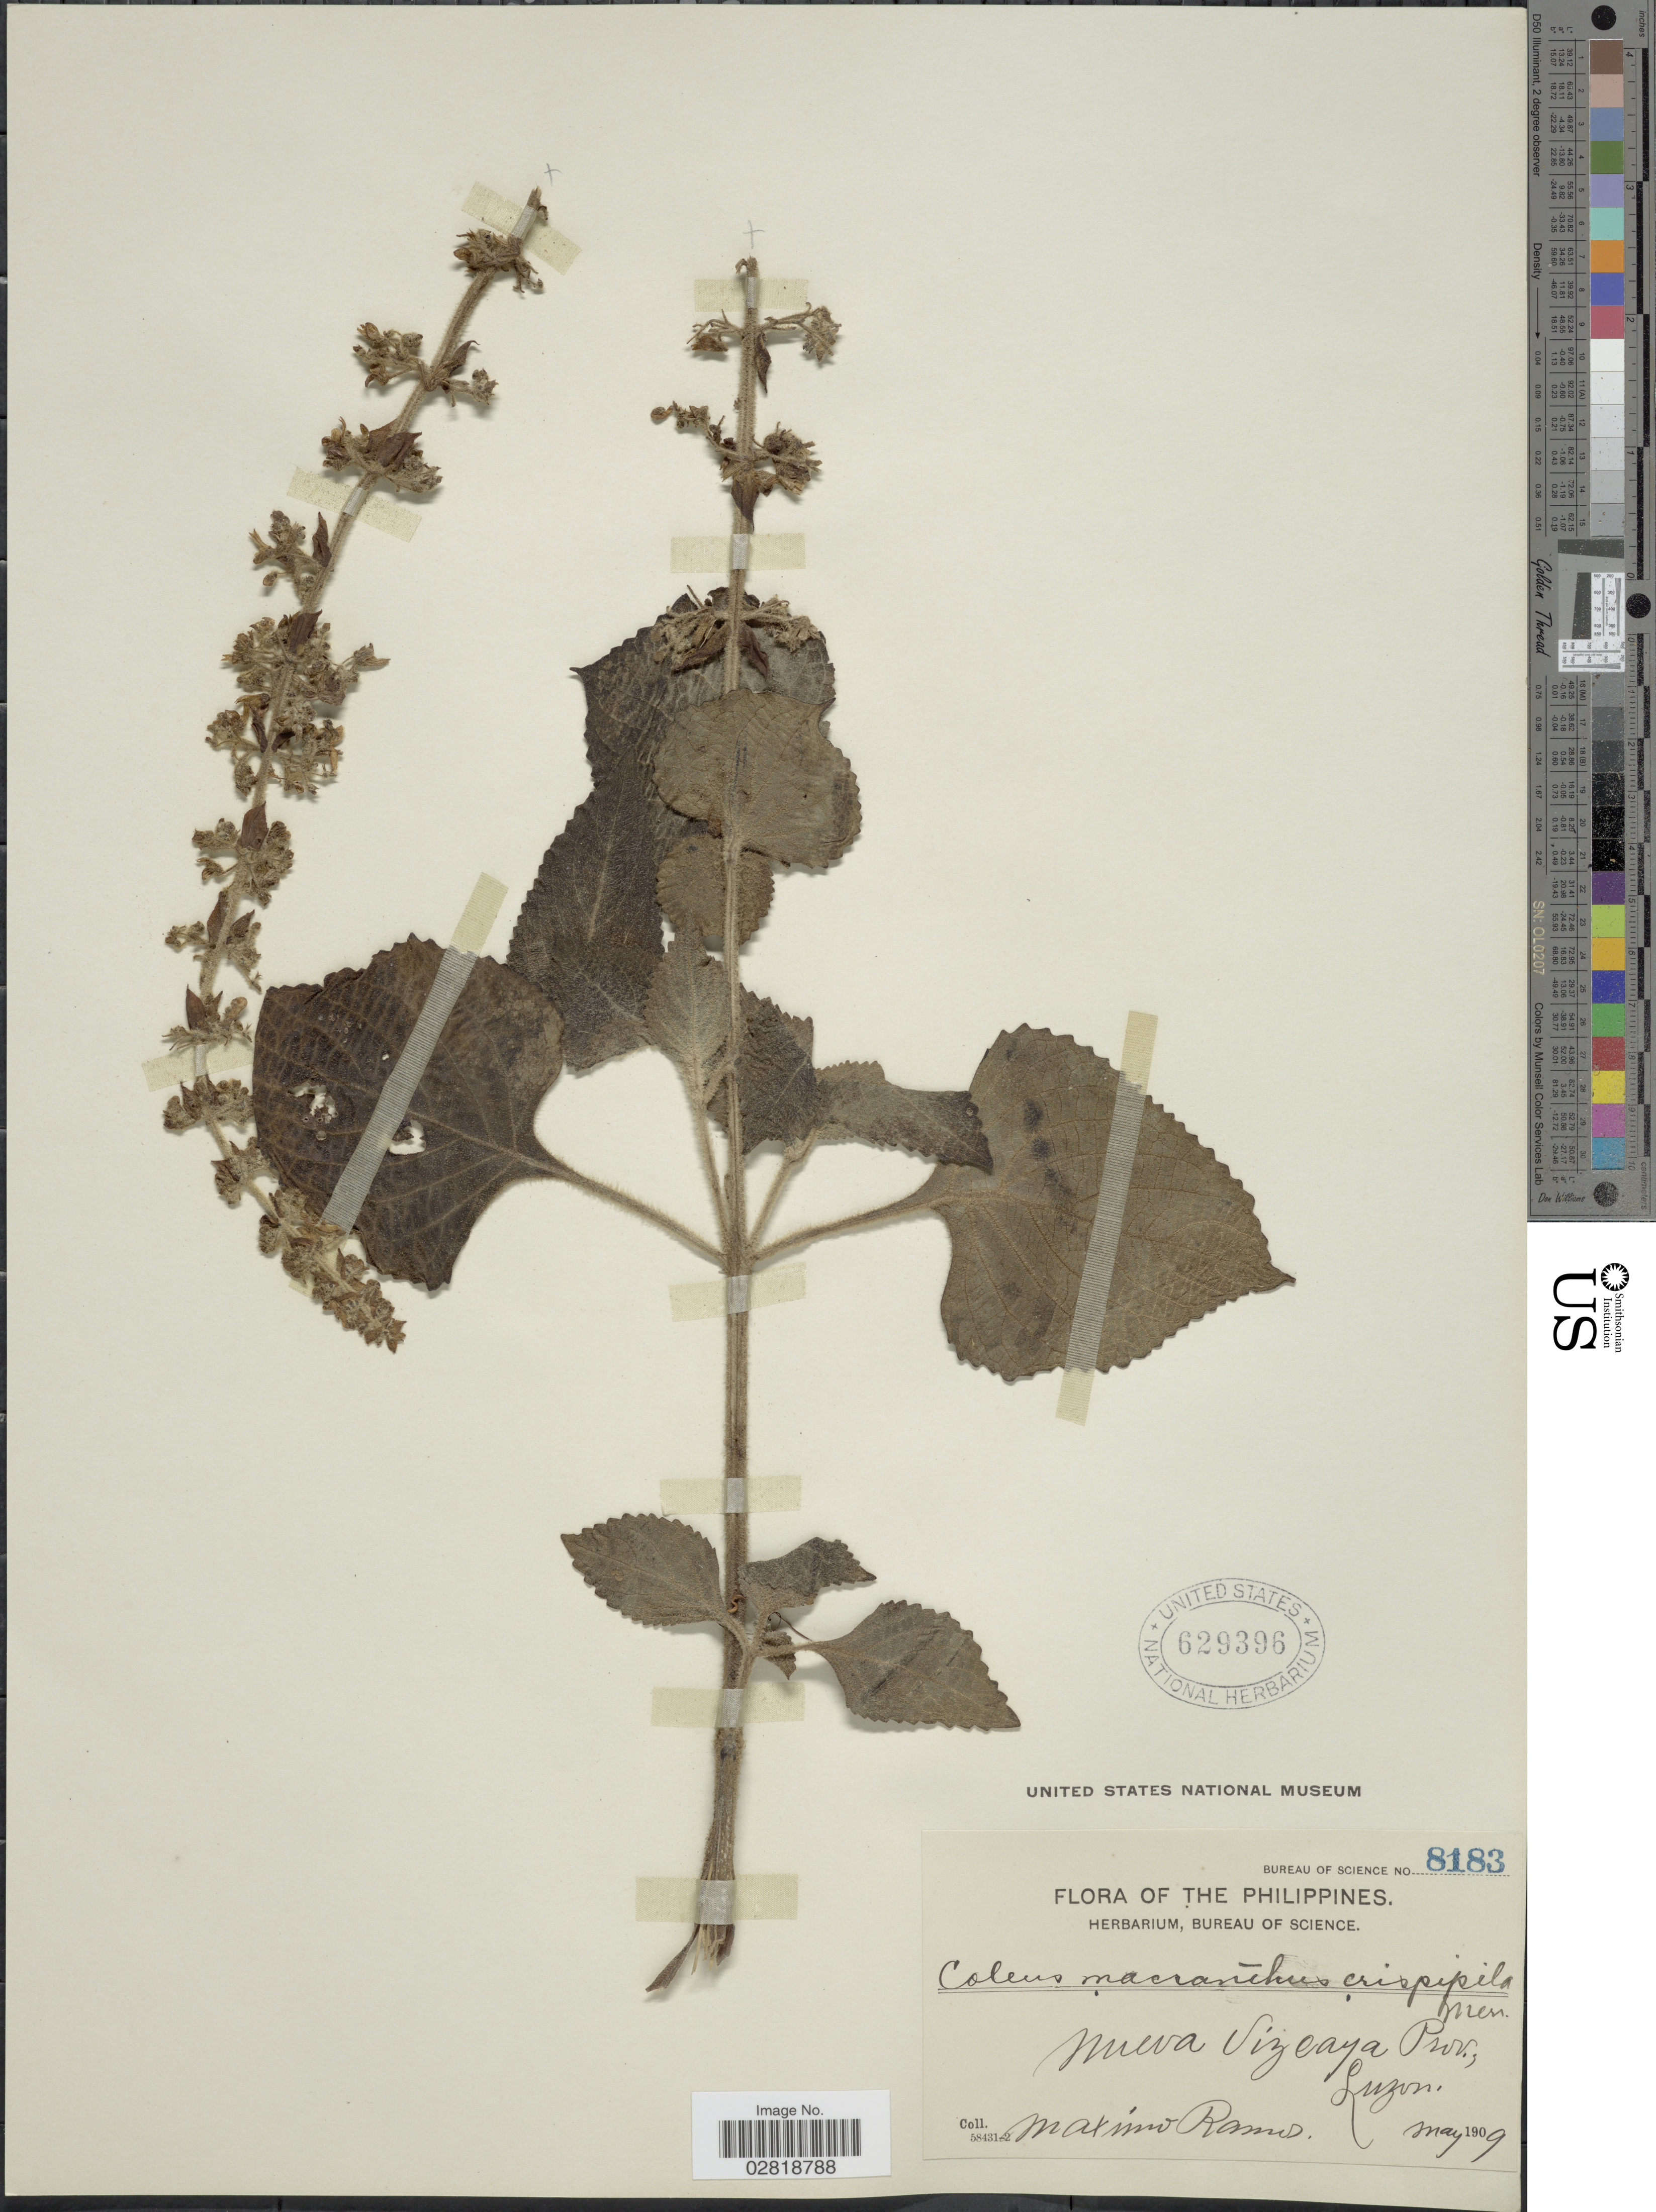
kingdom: Plantae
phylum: Tracheophyta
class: Magnoliopsida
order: Lamiales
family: Lamiaceae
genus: Plectranthus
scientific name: Plectranthus scutellarioides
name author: (L.) R. Br.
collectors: M. Ramos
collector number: Bureau of Science 8183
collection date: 1909-05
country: Philippines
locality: Nueva Vizcaya Prov., Luzon.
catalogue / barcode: US 629396